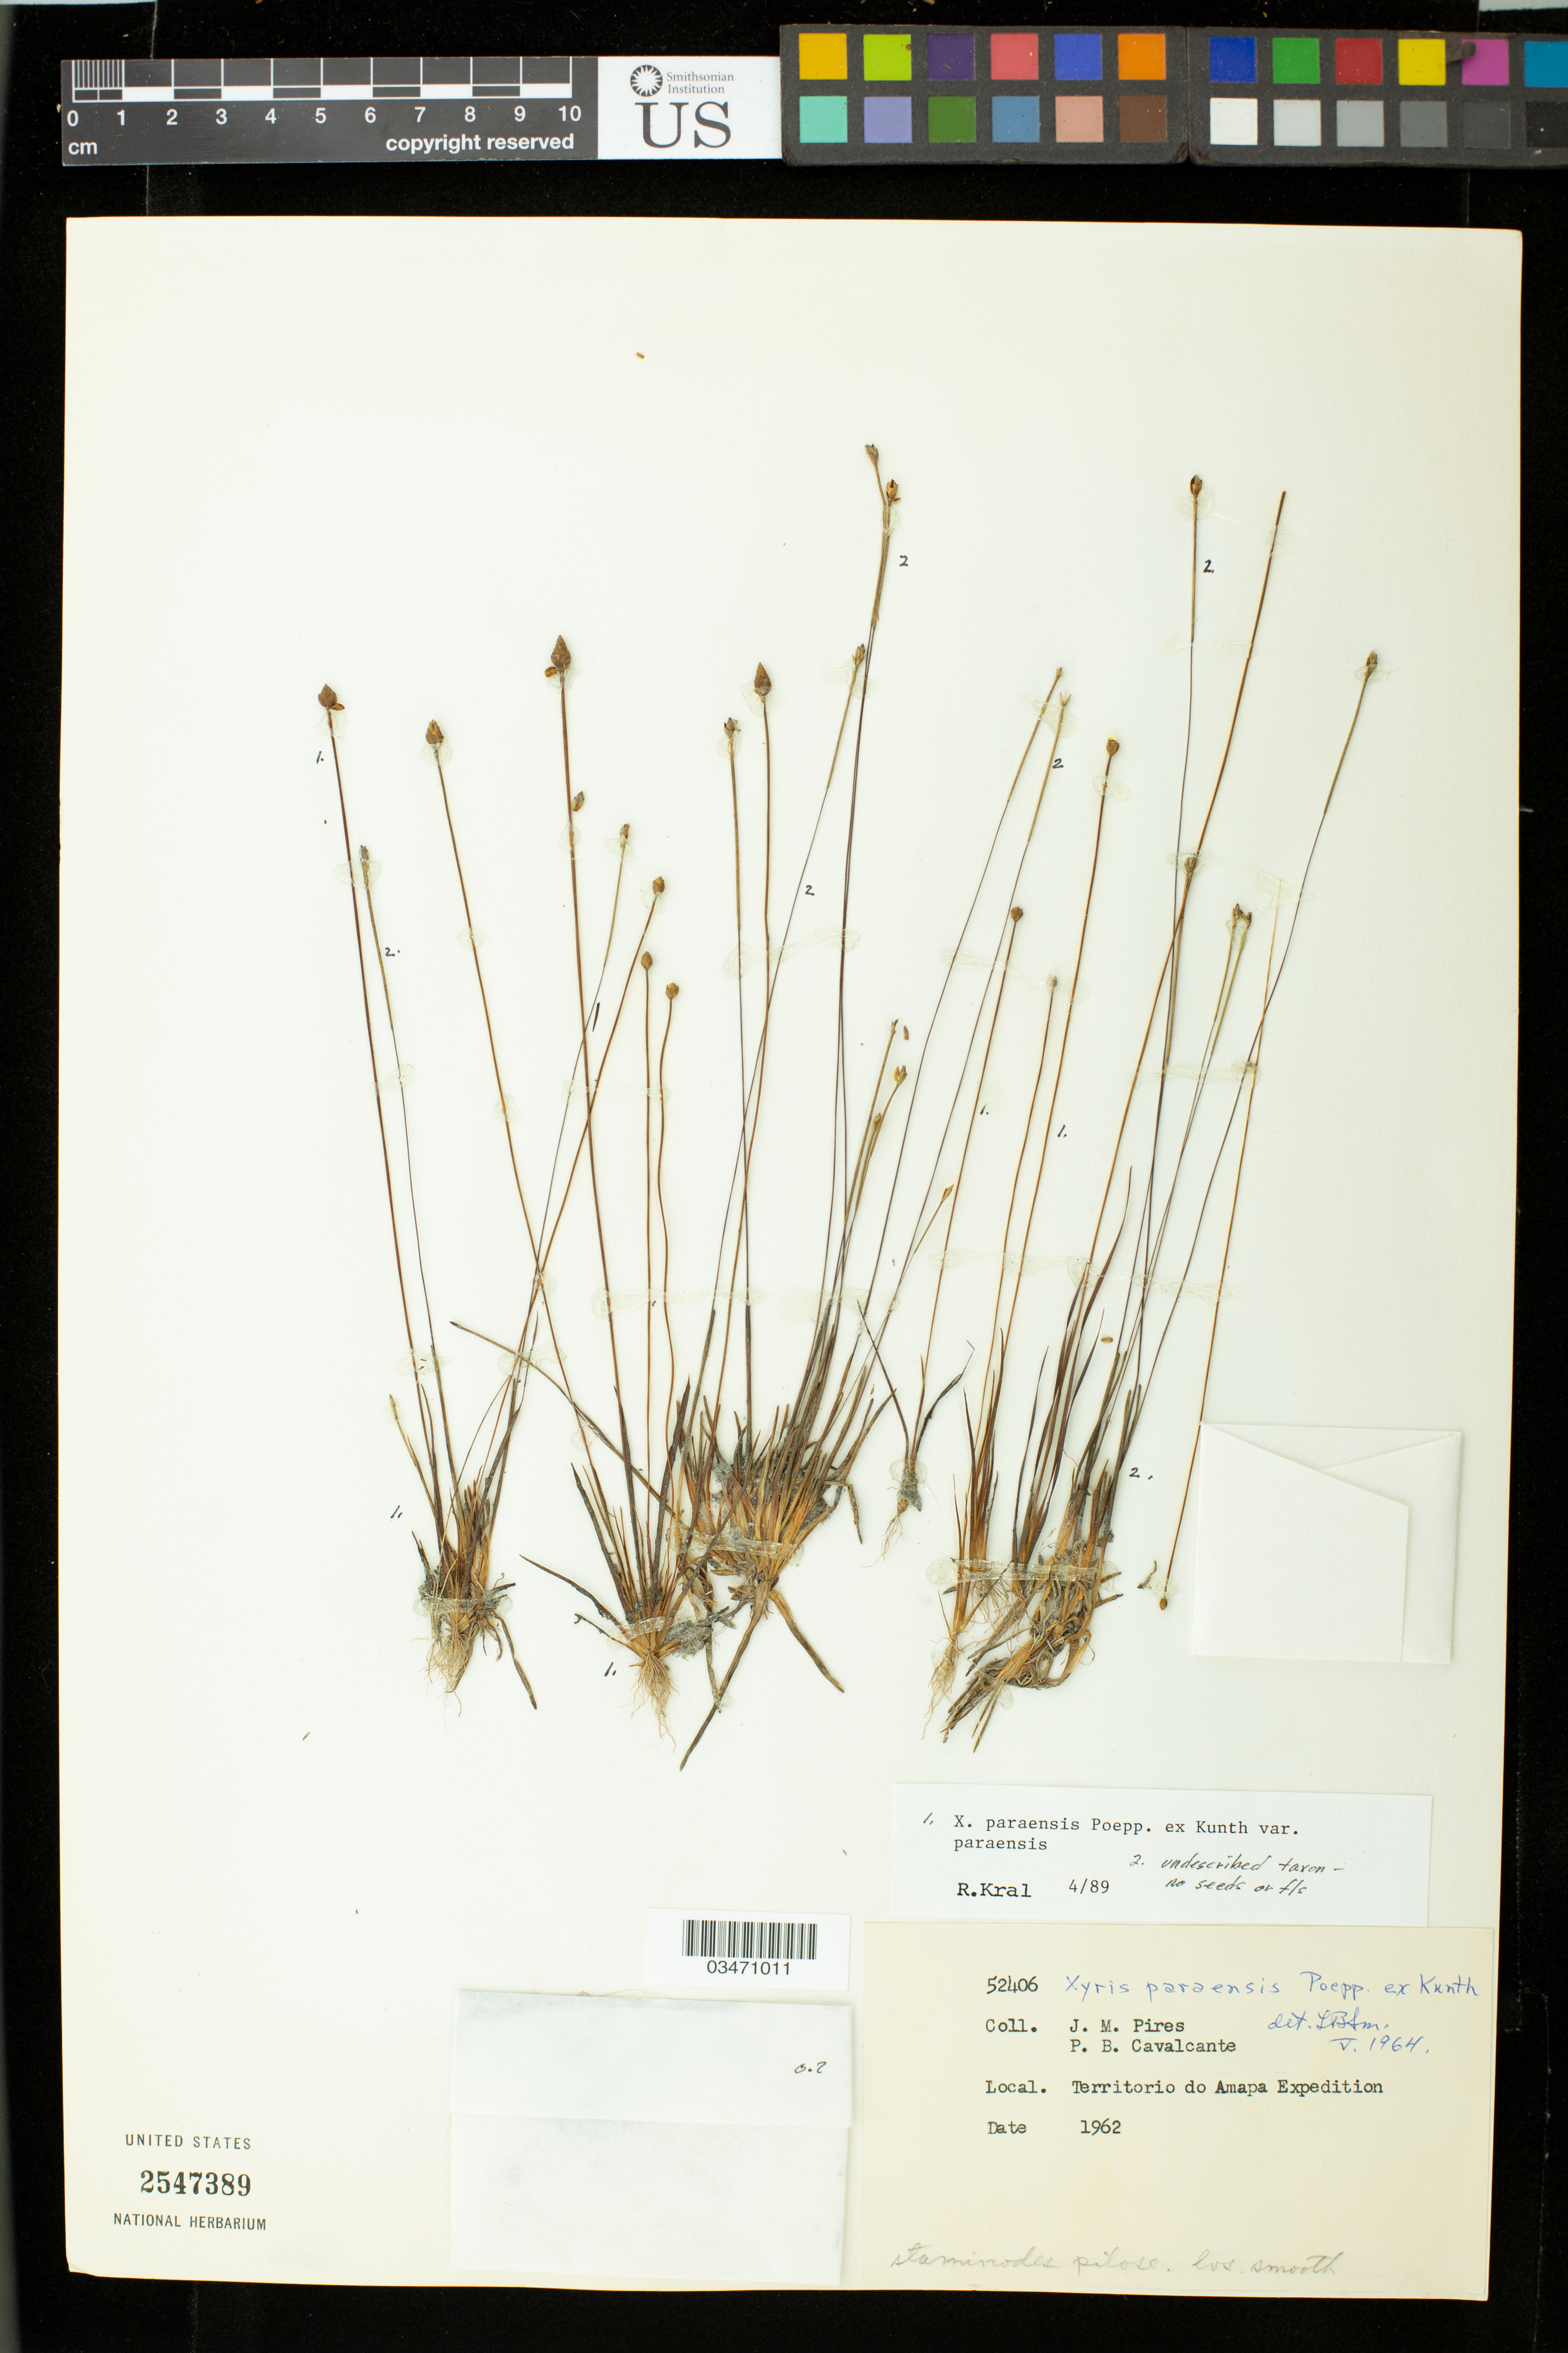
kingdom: Plantae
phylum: Tracheophyta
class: Liliopsida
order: Poales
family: Xyridaceae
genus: Xyris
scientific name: Xyris paraensis var. paraensis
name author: Poepp. ex Kunth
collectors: J. M. Pires & P. B. Cavalcante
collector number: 52406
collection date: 1962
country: Brazil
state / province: Amapá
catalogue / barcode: US 2547389